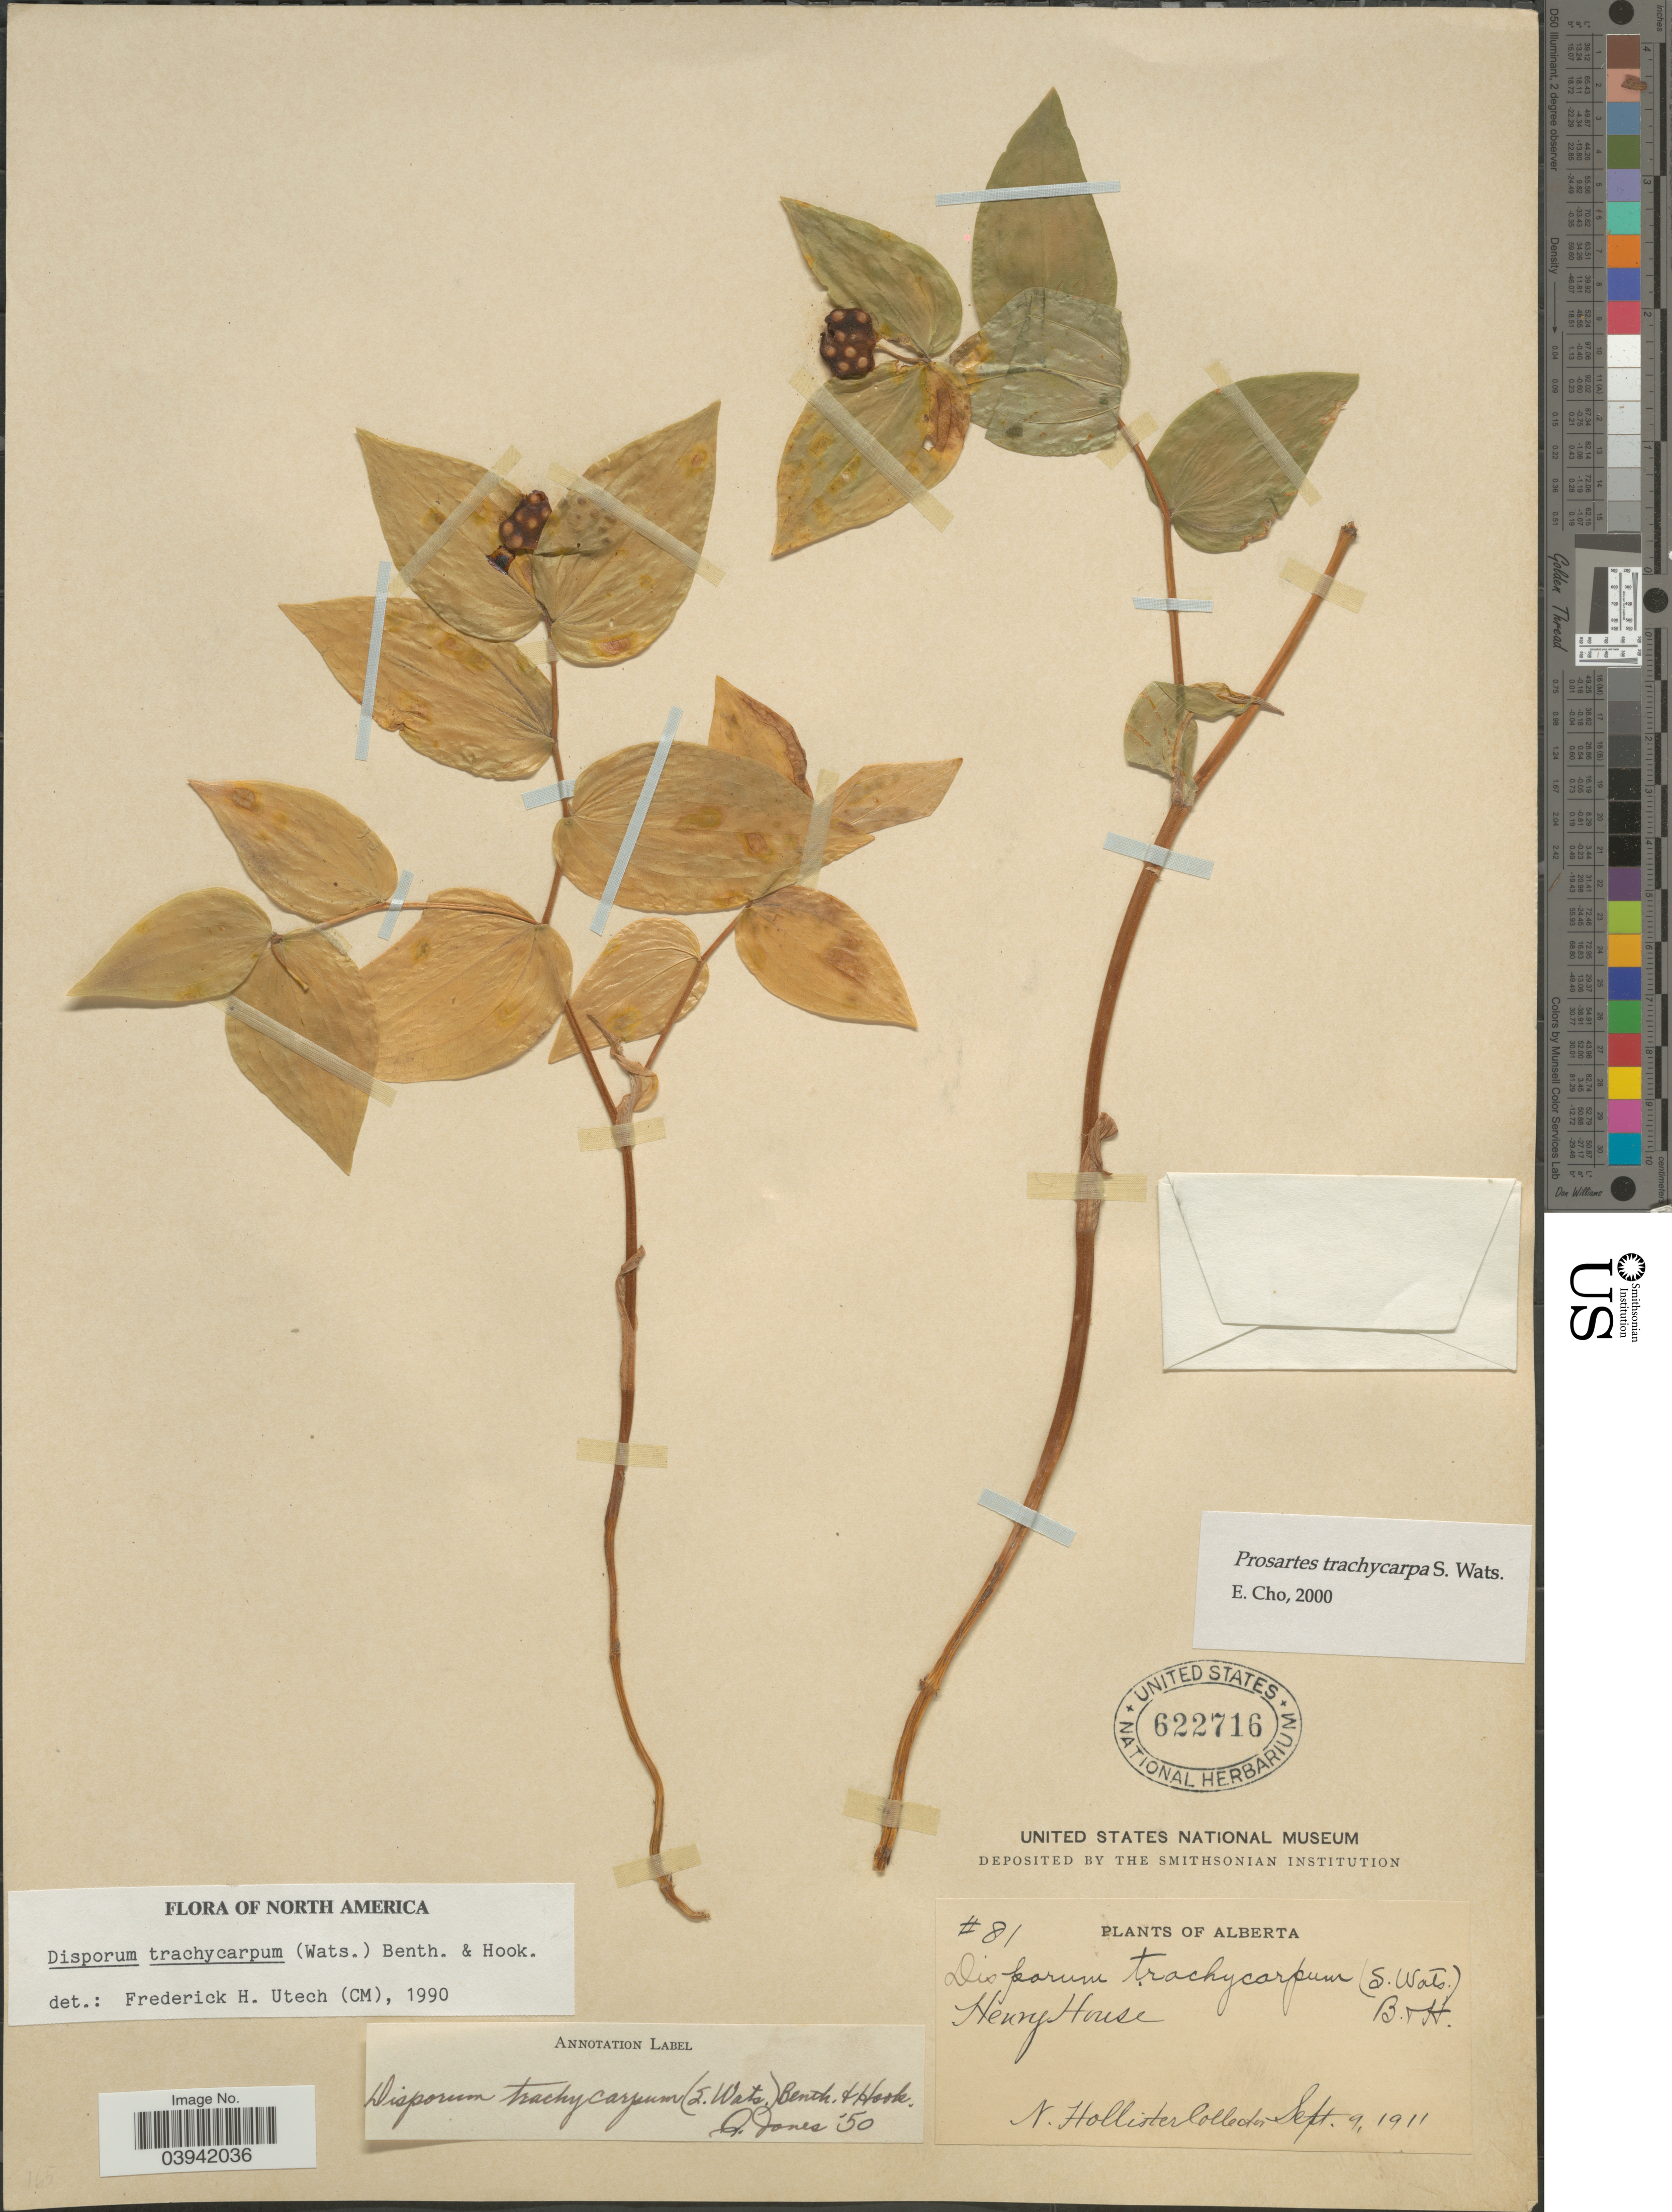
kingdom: Plantae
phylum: Tracheophyta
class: Liliopsida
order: Liliales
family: Liliaceae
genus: Prosartes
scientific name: Prosartes trachycarpa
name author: S. Watson in C. King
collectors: N. Hollister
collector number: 81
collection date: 1911-09-09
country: Canada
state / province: Alberta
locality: Henry House.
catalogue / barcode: US 622716